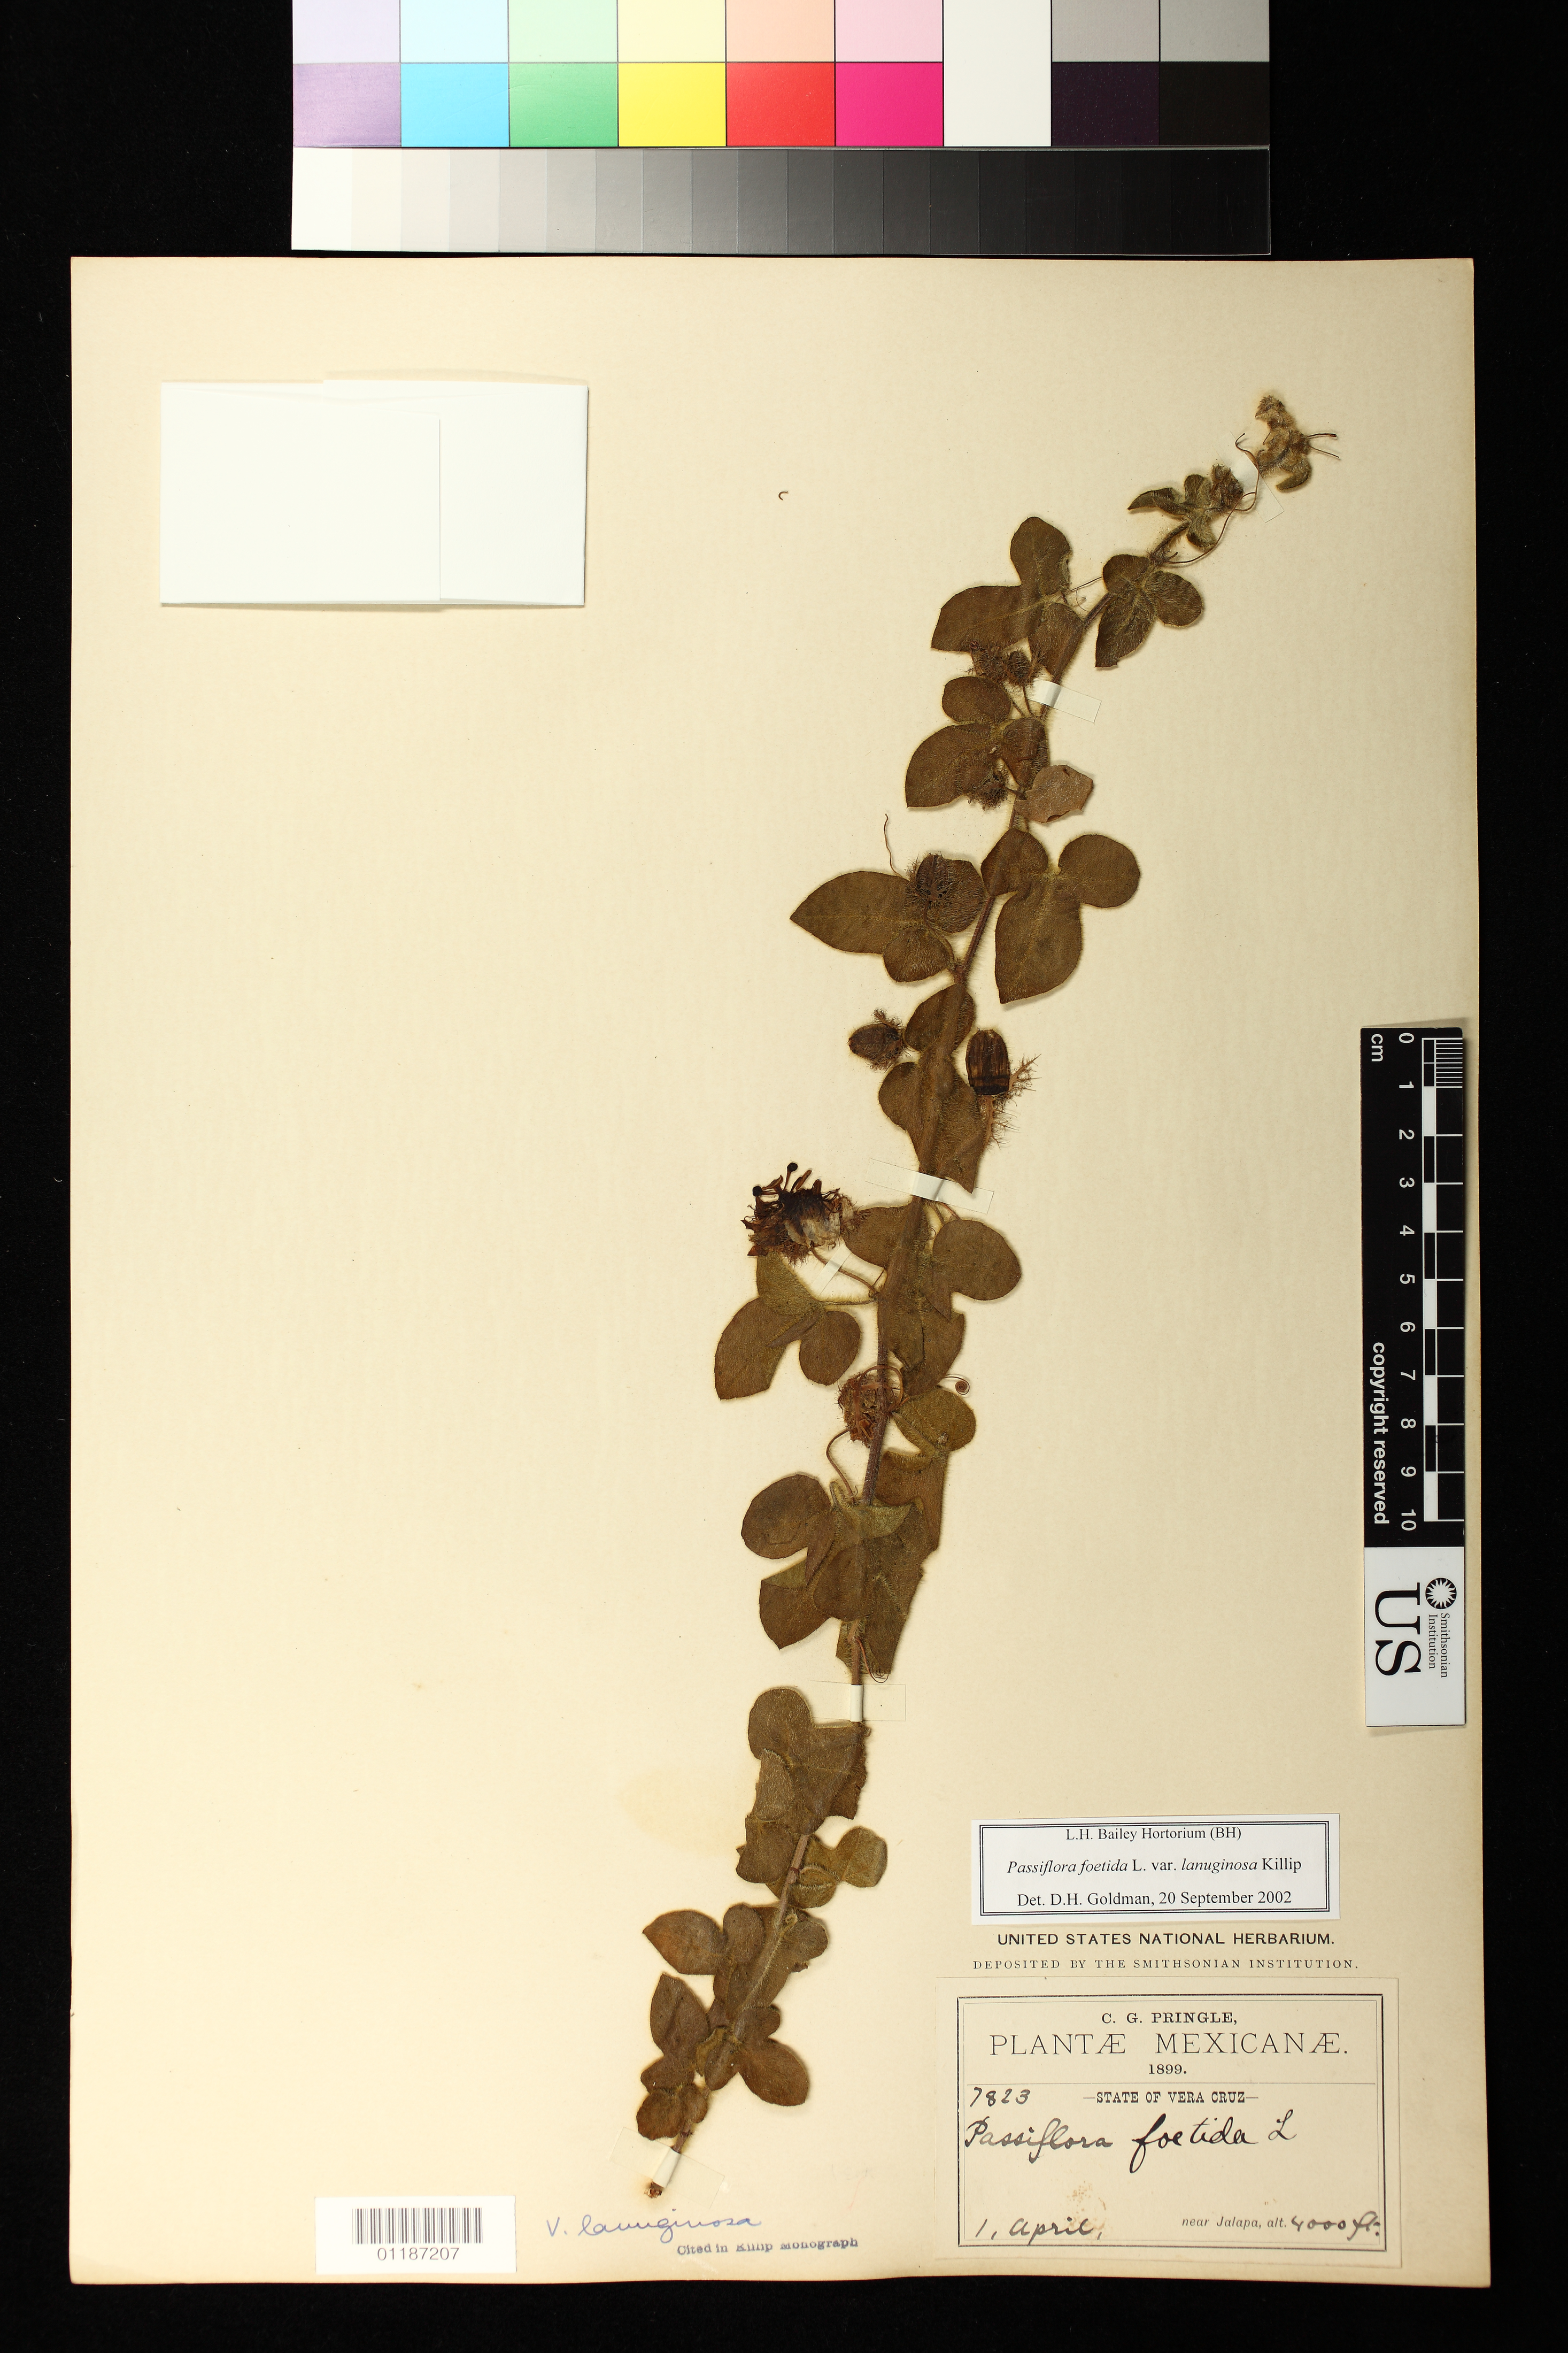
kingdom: Plantae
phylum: Tracheophyta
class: Magnoliopsida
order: Malpighiales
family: Passifloraceae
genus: Passiflora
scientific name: Passiflora foetida var. lanuginosa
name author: Killip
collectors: C. G. Pringle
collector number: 7823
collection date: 1899-04-01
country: Mexico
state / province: Veracruz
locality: near Jalapa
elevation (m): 1219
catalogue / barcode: US 1187207